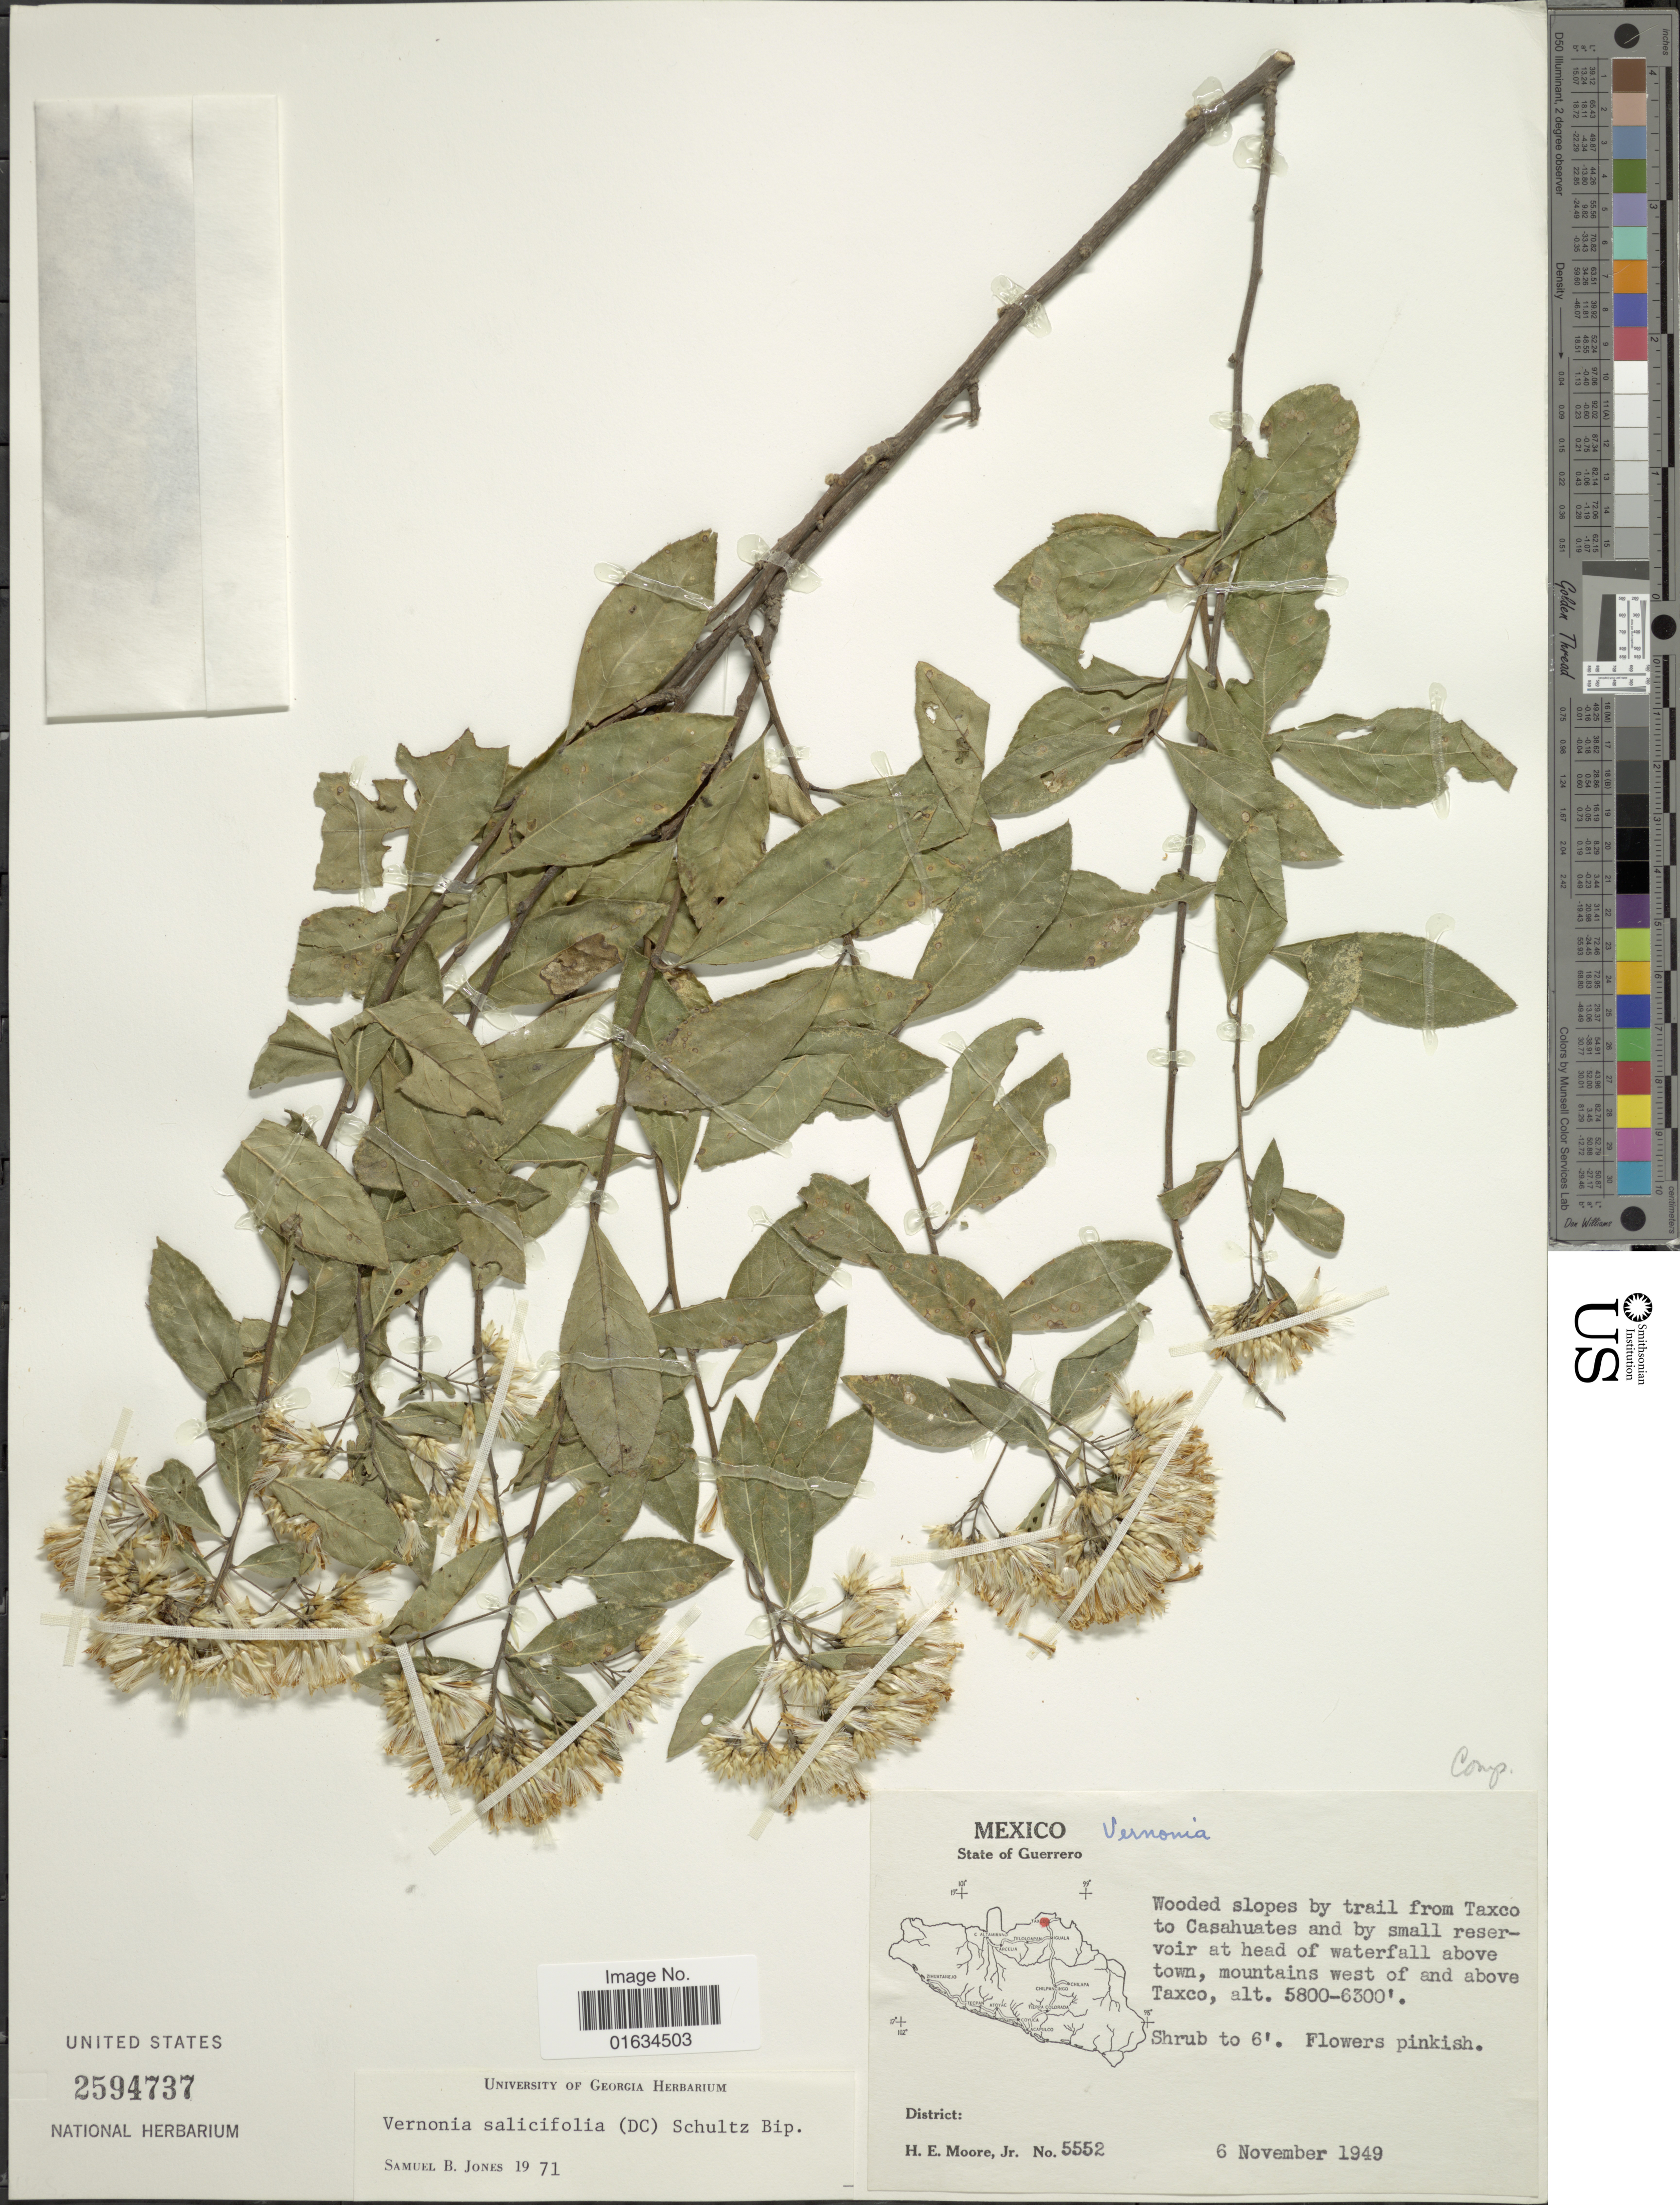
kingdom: Plantae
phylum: Tracheophyta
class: Magnoliopsida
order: Asterales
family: Asteraceae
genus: Critoniopsis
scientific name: Critoniopsis salicifolia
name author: (DC.) H. Rob.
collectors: H. Moore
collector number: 5552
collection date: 1949-11-06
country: Mexico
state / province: Guerrero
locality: Wooded slopes by trail from Taxco to Csahuates and by small reservior at head of waterwall above town, mountains west of and above Taxco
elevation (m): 1768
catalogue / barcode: US 2594737